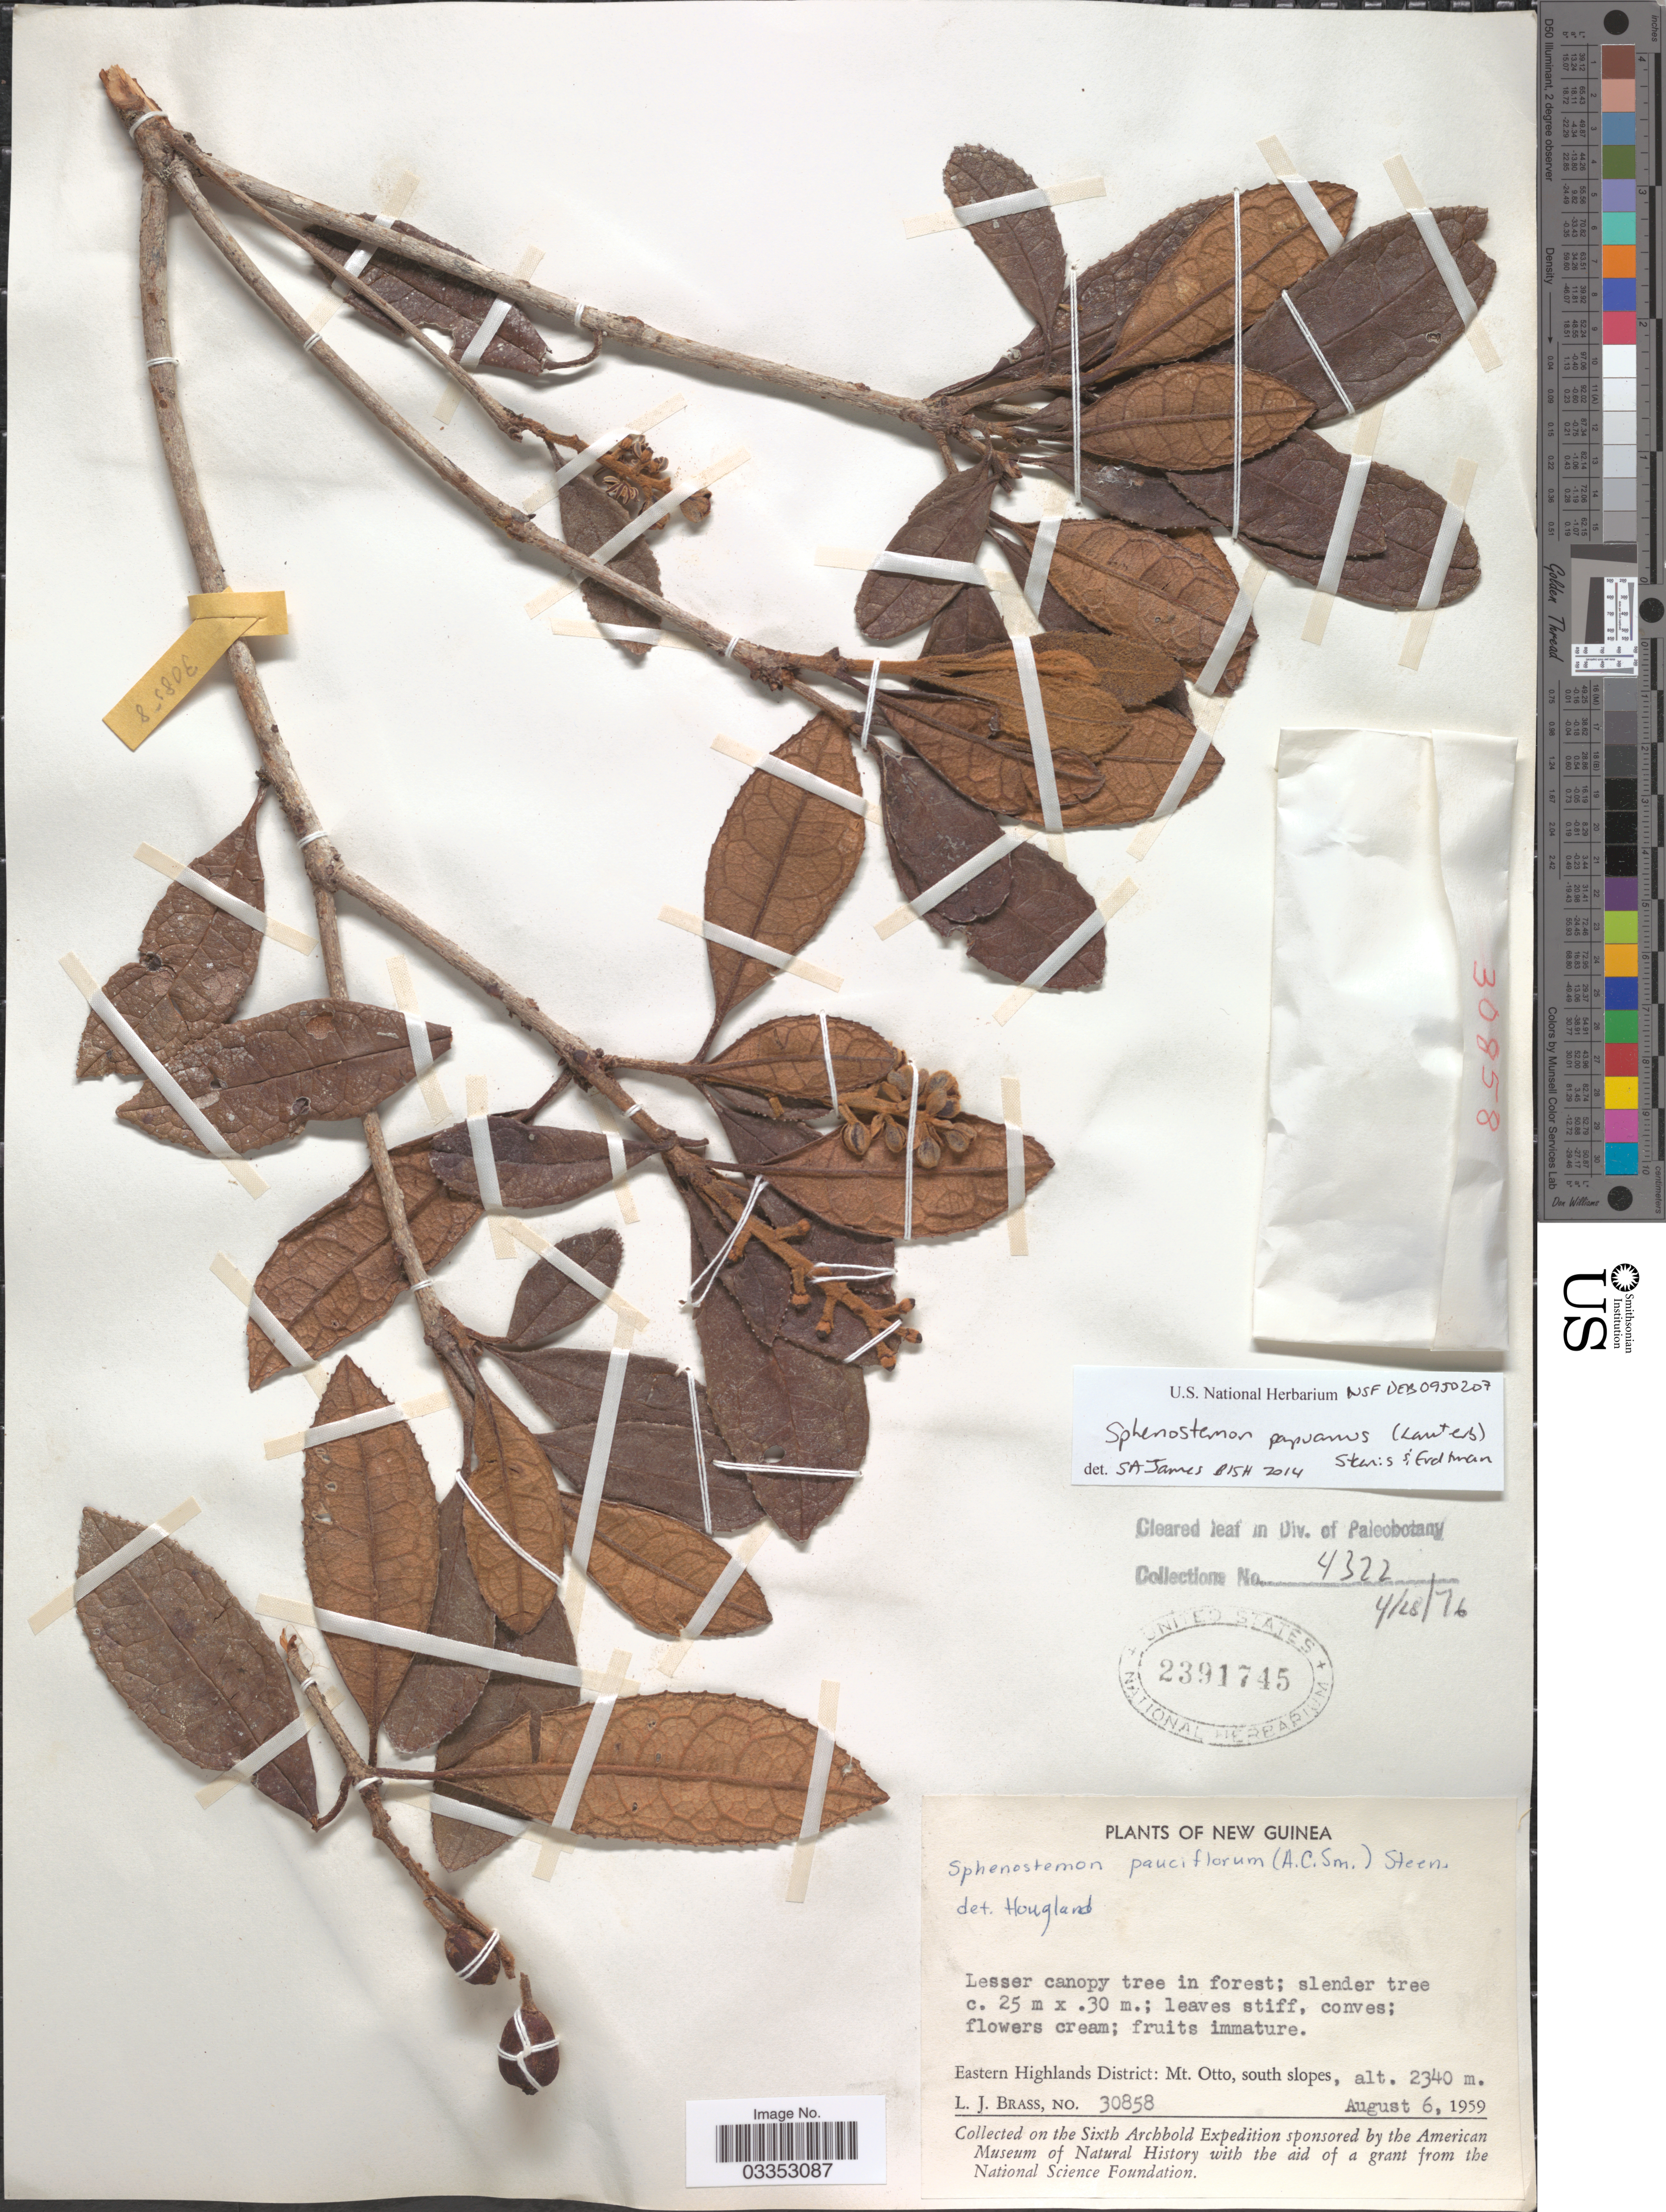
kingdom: Plantae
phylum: Tracheophyta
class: Magnoliopsida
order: Paracryphiales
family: Paracryphiaceae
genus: Sphenostemon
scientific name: Sphenostemon papuanus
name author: (Lauterb.) Steenis & Erdtm.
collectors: L. J. Brass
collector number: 30858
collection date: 1959-08-06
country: Papua New Guinea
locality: New Guinea. Eastern Highlands District: Mt. Otto, south slopes.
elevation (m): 2340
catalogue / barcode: US 2391745